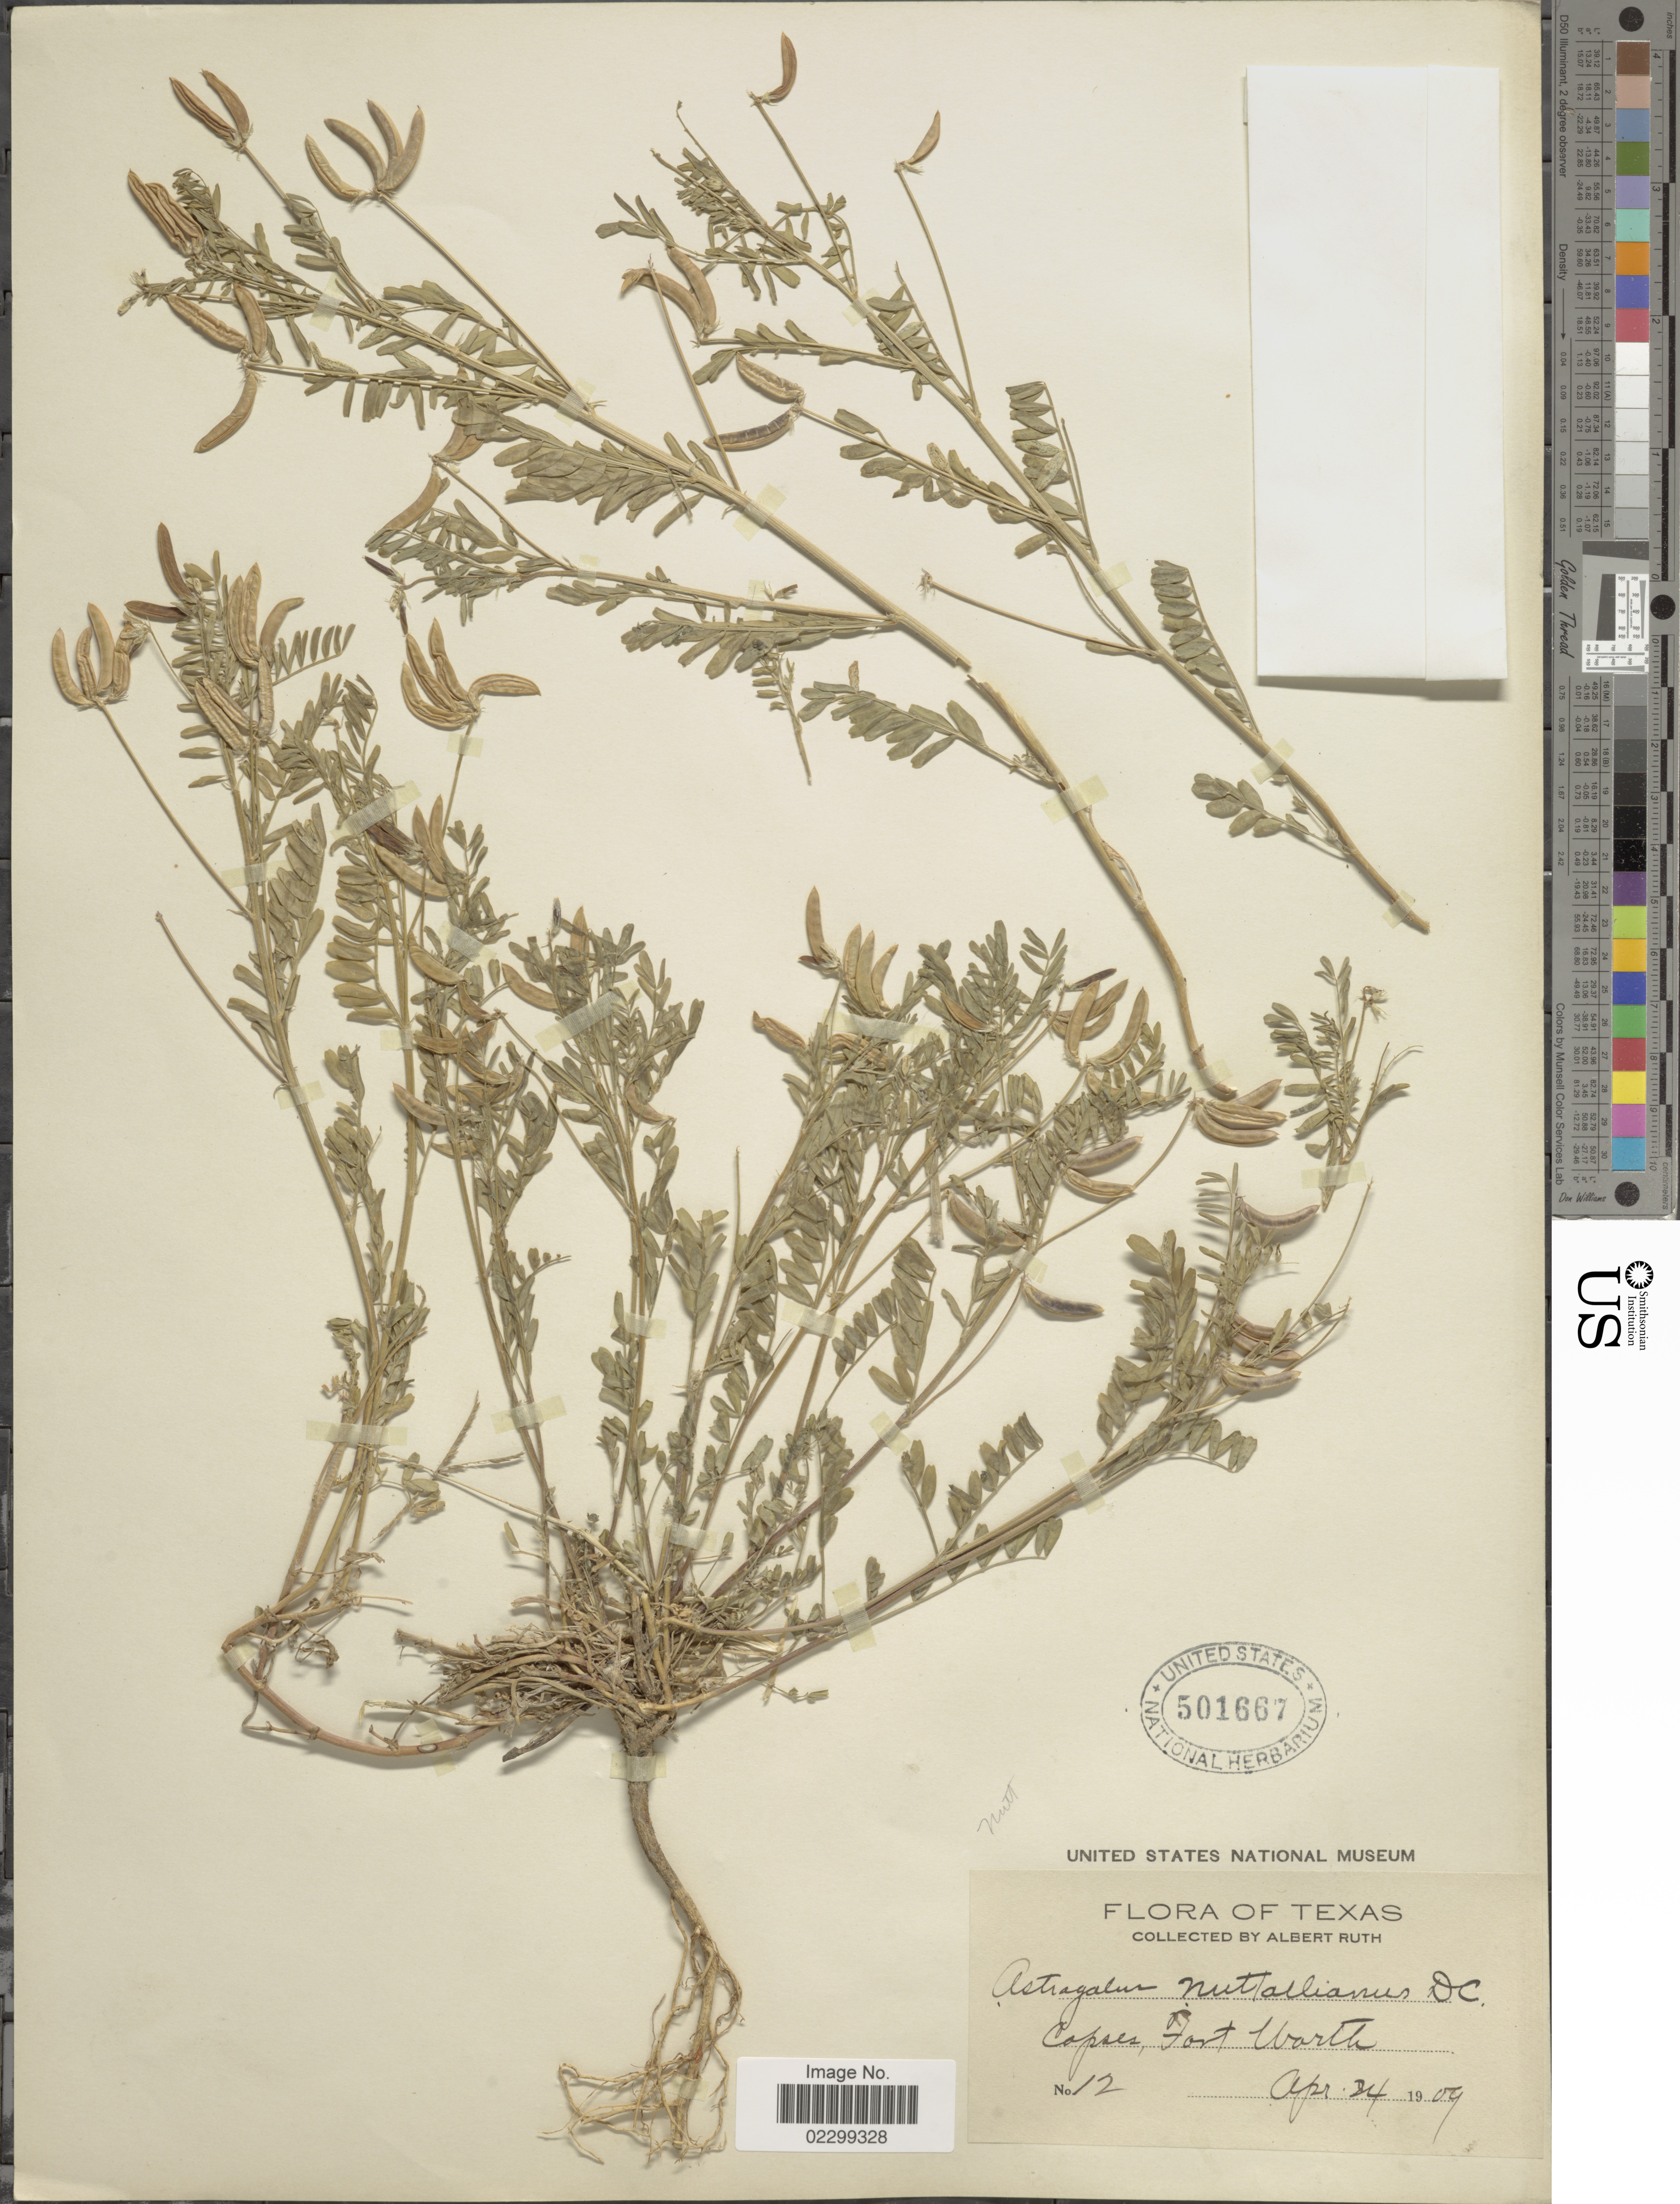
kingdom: Plantae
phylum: Tracheophyta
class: Magnoliopsida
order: Fabales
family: Fabaceae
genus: Astragalus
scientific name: Astragalus austrinus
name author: (Small) O.E. Schulz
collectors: A. Ruth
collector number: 12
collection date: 1909-04-24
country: United States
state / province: Texas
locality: Copses, Fort Worth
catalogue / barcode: US 501667